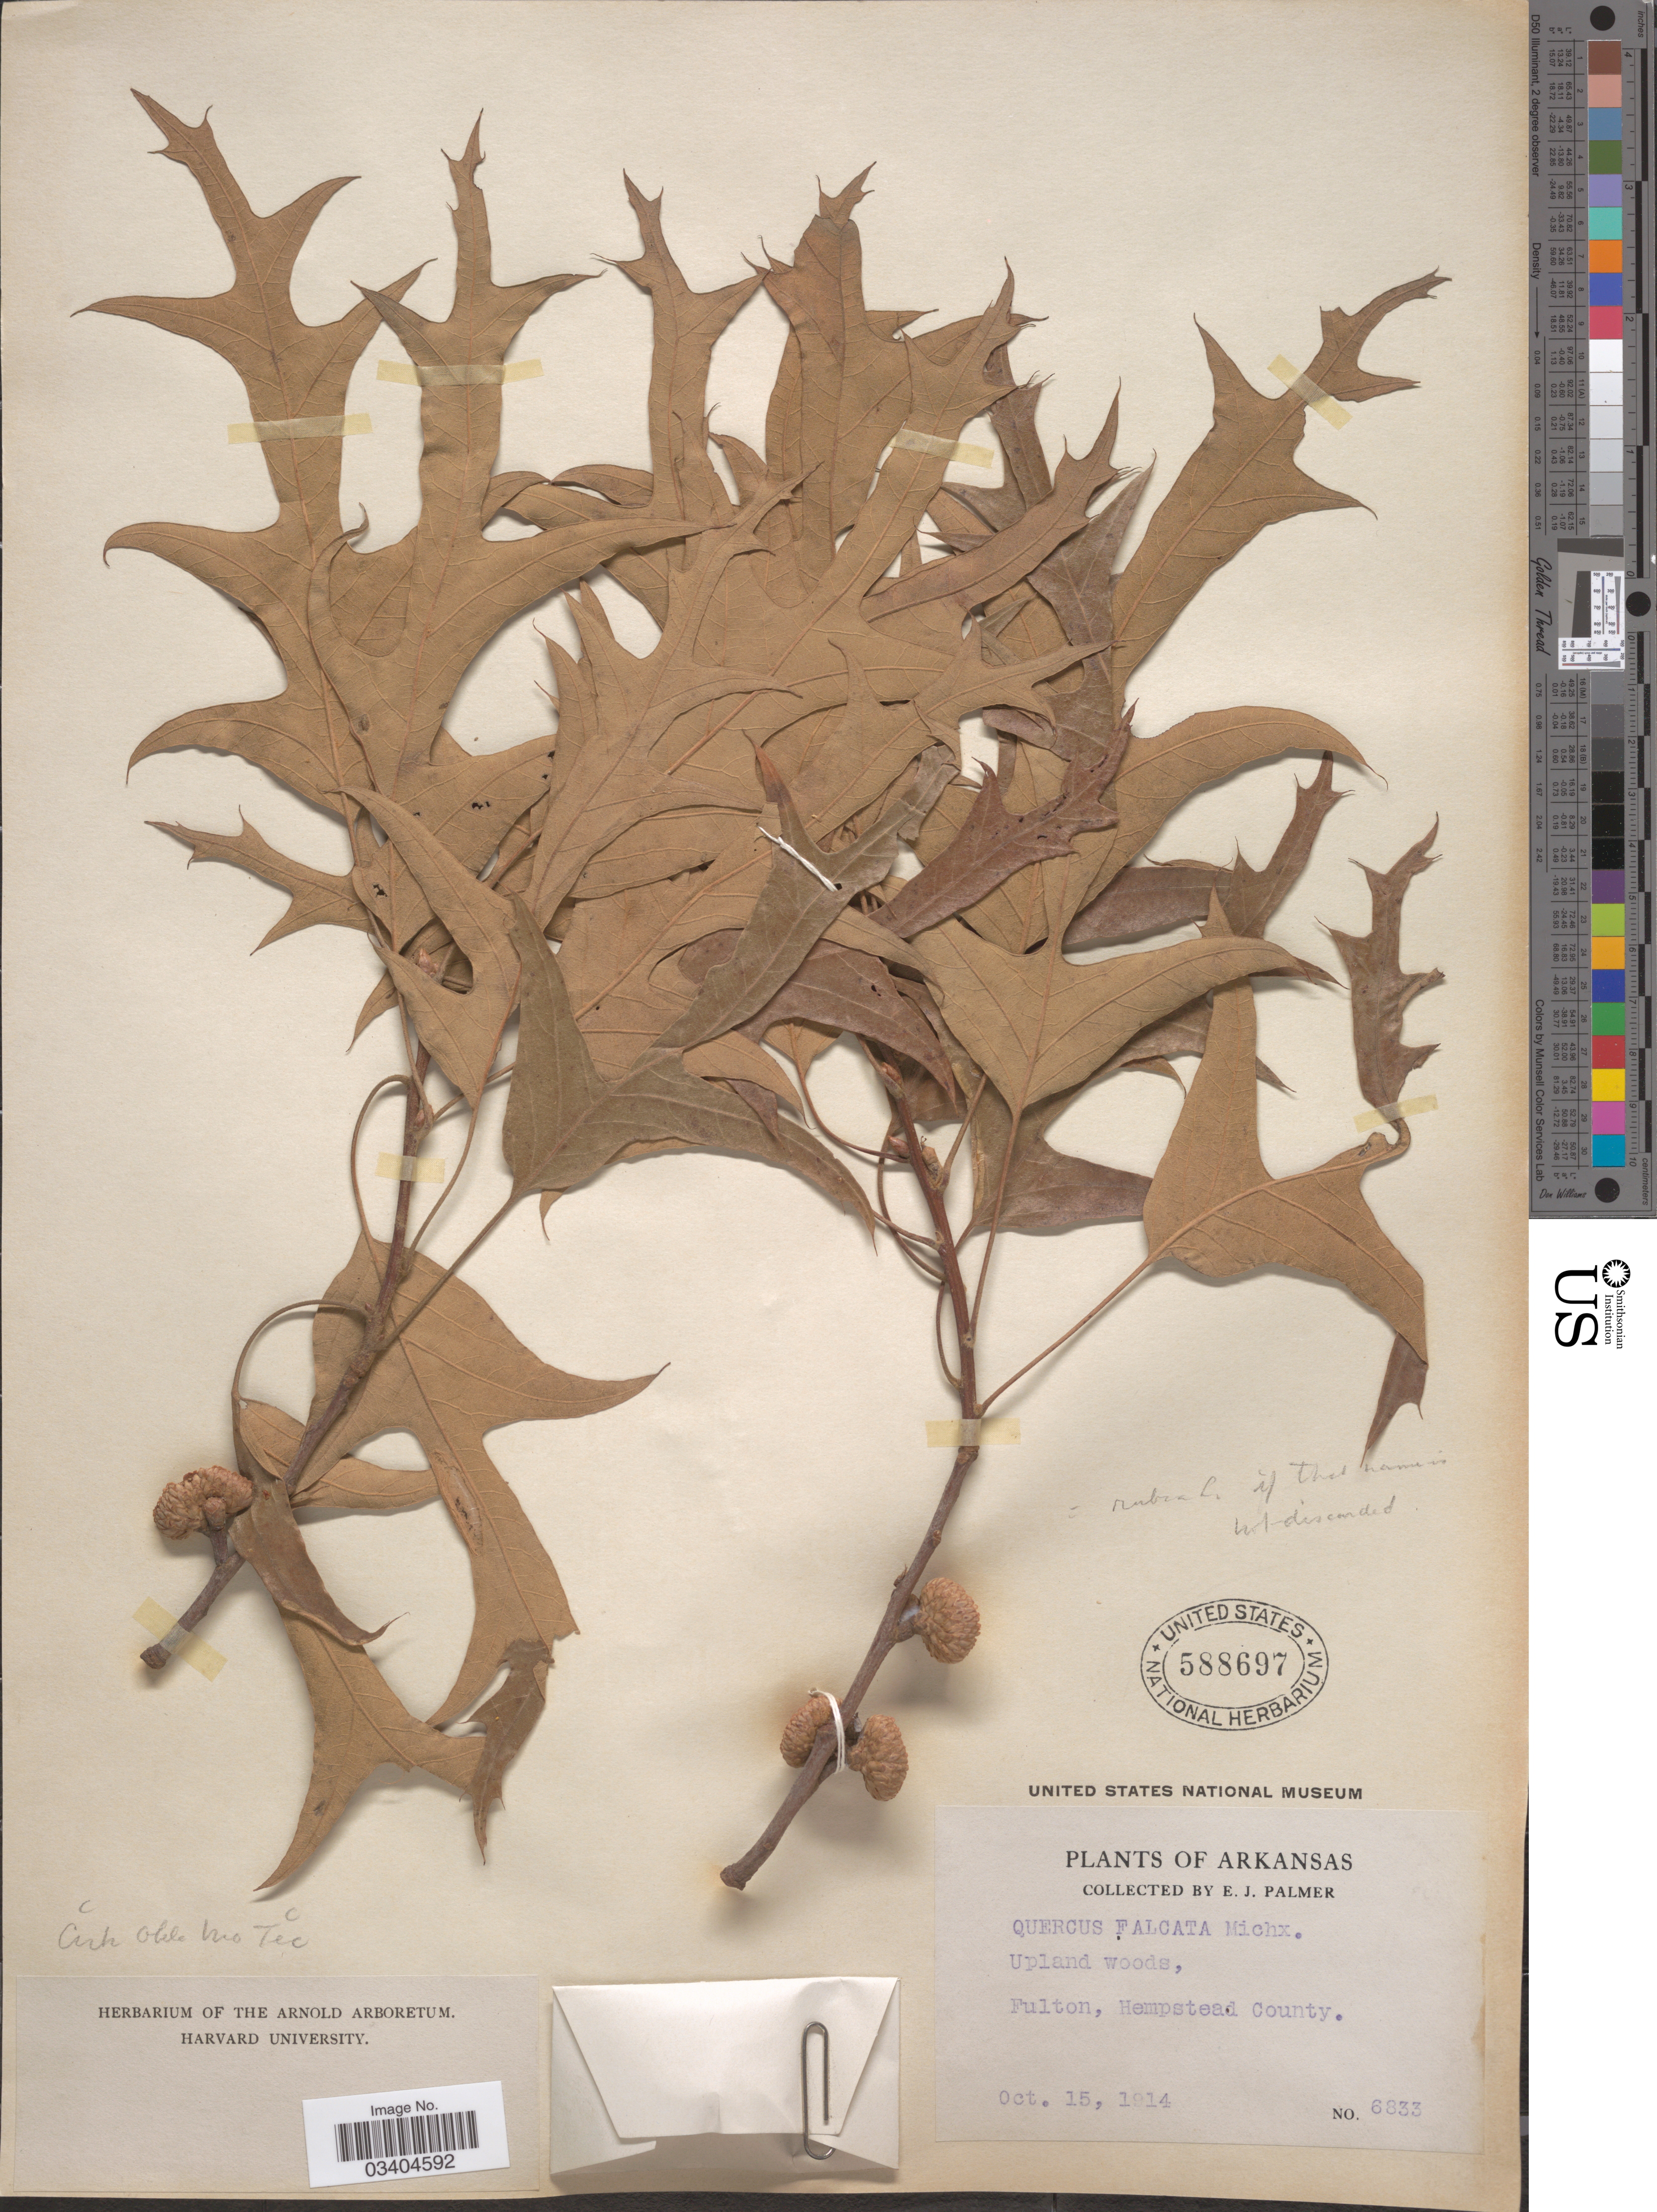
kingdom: Plantae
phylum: Tracheophyta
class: Magnoliopsida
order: Fagales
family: Fagaceae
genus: Quercus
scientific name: Quercus falcata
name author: Michx.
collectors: E. J. Palmer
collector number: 6833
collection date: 1914-10-15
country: United States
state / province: Arkansas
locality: Fulton, Hempstead County.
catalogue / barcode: US 588697